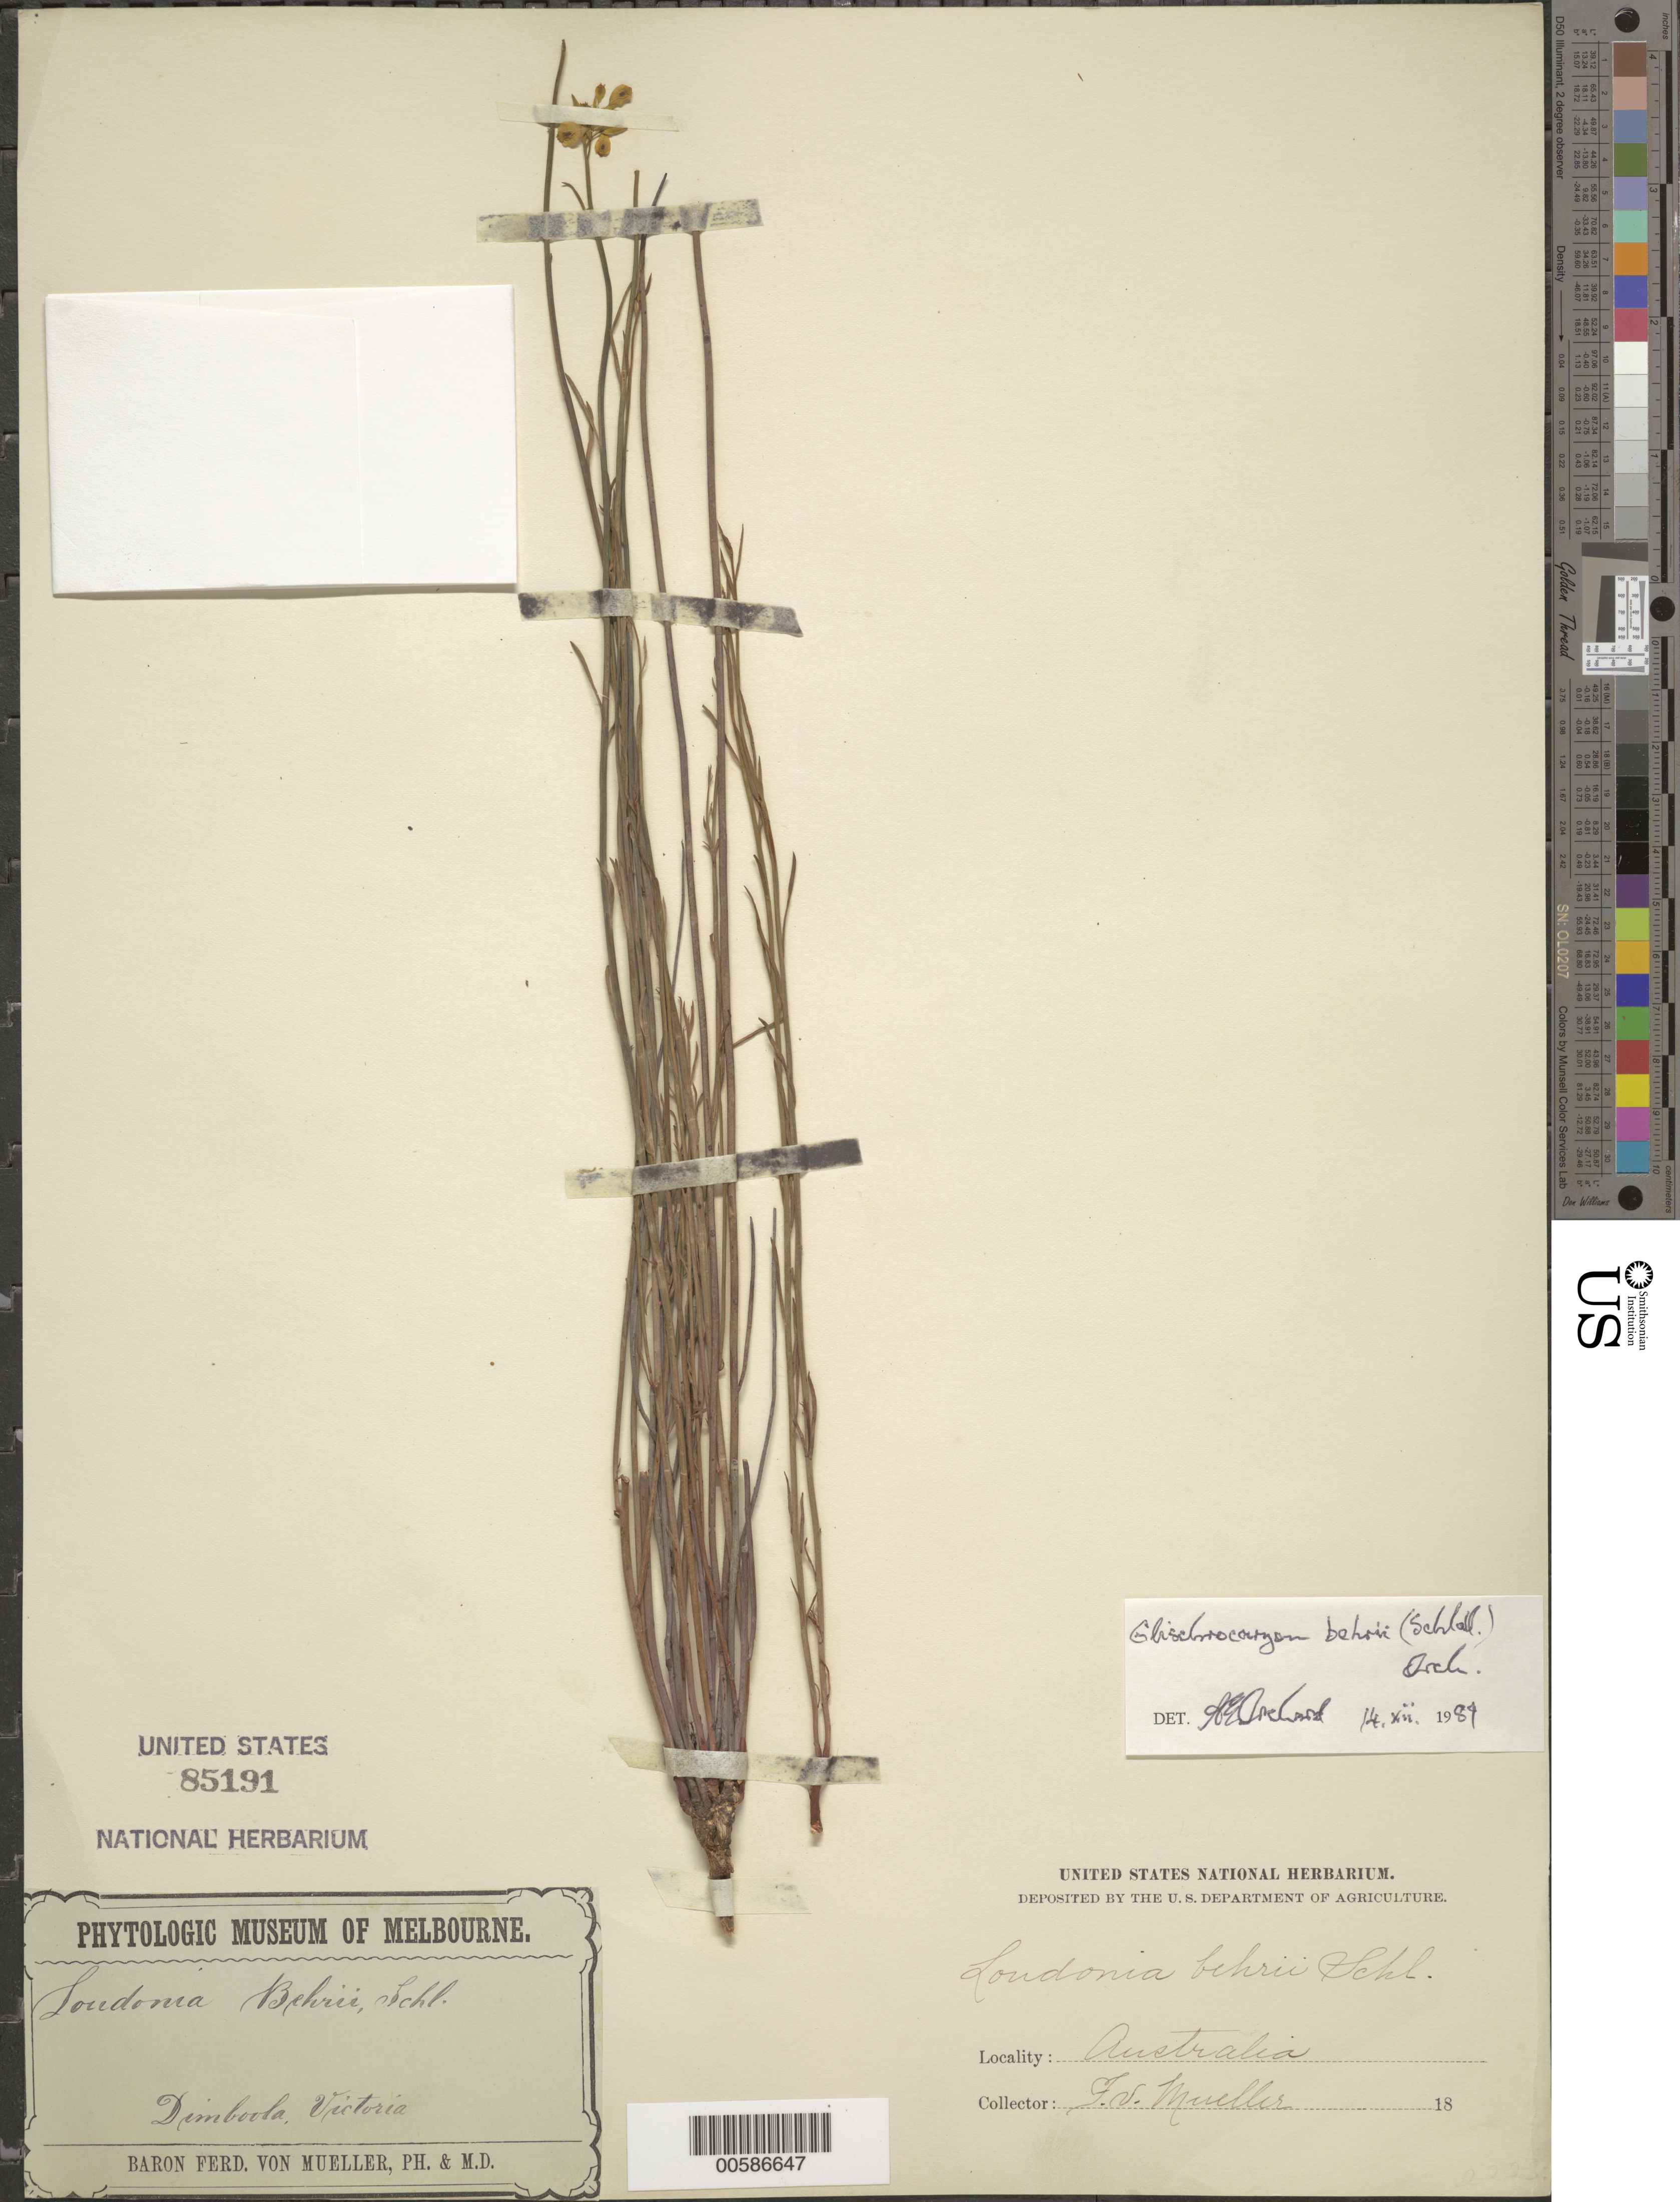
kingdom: Plantae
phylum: Tracheophyta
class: Magnoliopsida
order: Saxifragales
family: Haloragaceae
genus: Glischrocaryon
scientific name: Glischrocaryon behrii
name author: (Schltdl.) Orchard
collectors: F. Mueller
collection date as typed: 18--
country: Australia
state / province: Victoria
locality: Dimboola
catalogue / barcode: US 85191